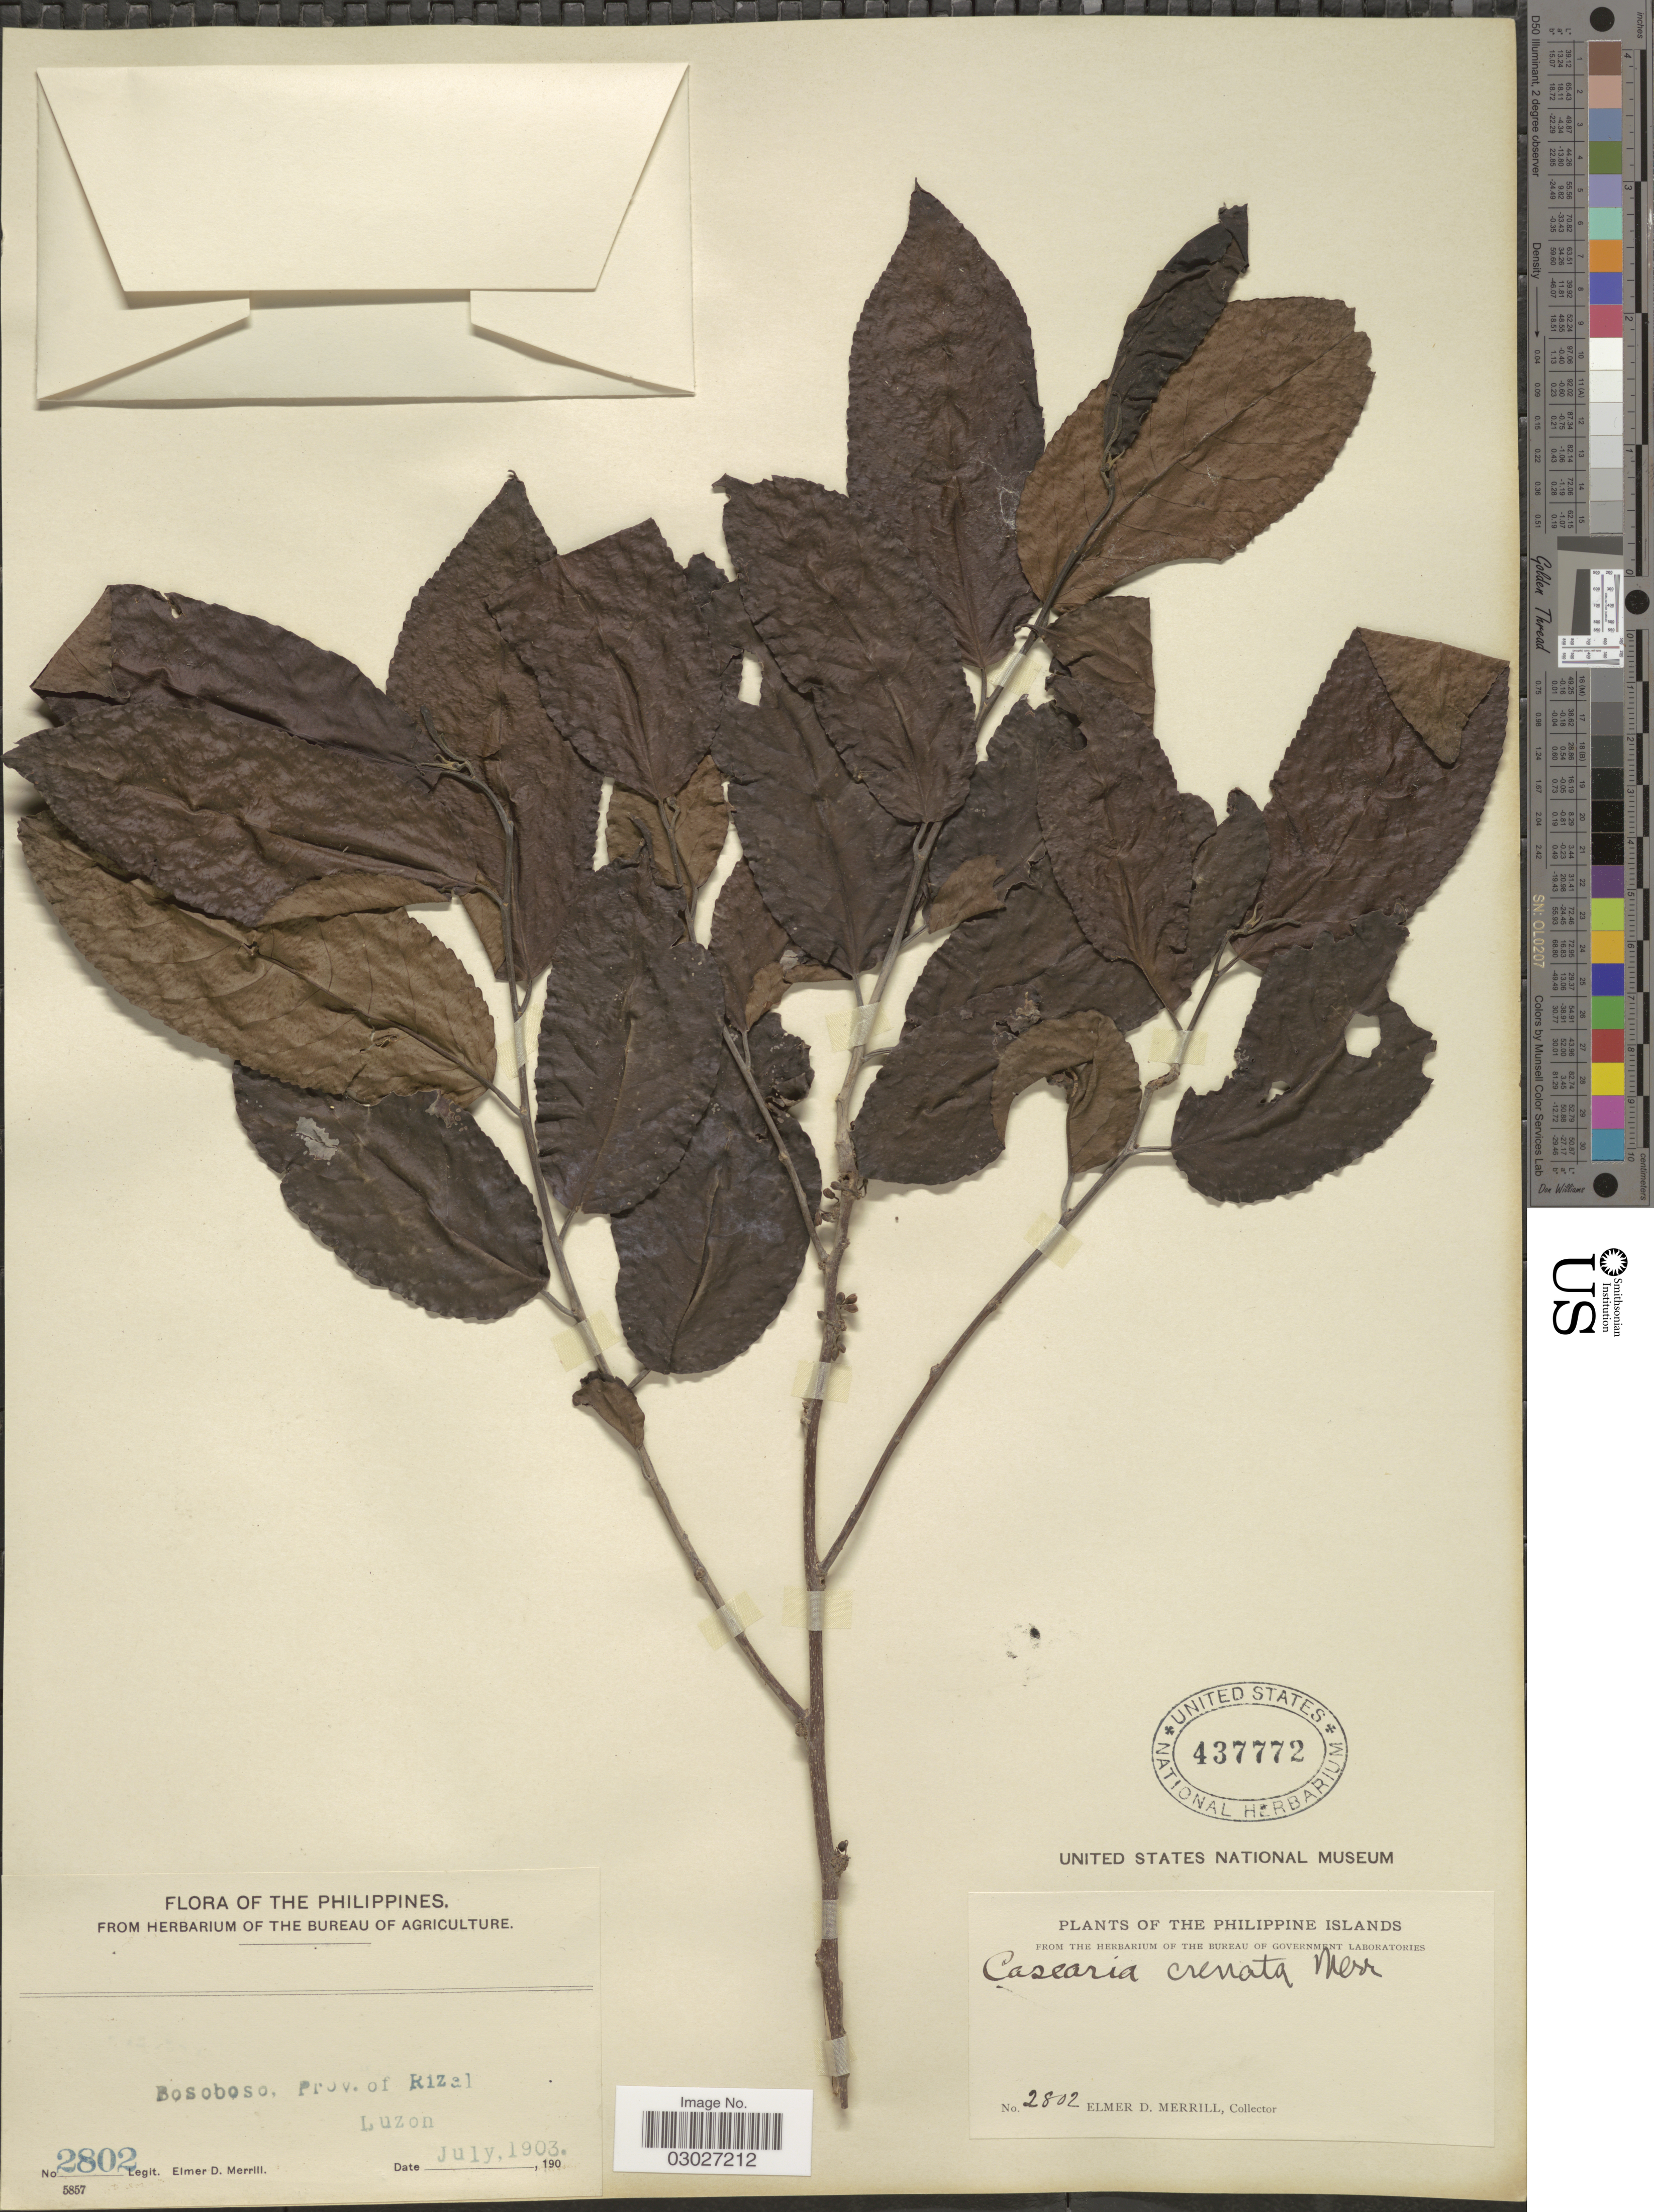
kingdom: Plantae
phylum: Tracheophyta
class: Magnoliopsida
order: Malpighiales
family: Salicaceae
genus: Casearia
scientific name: Casearia crenata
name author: Merr.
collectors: E. D. Merrill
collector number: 2802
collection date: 1903-07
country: Philippines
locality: Philippine Islands, Bosoboso, Prov. of Rizal.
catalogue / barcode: US 437772